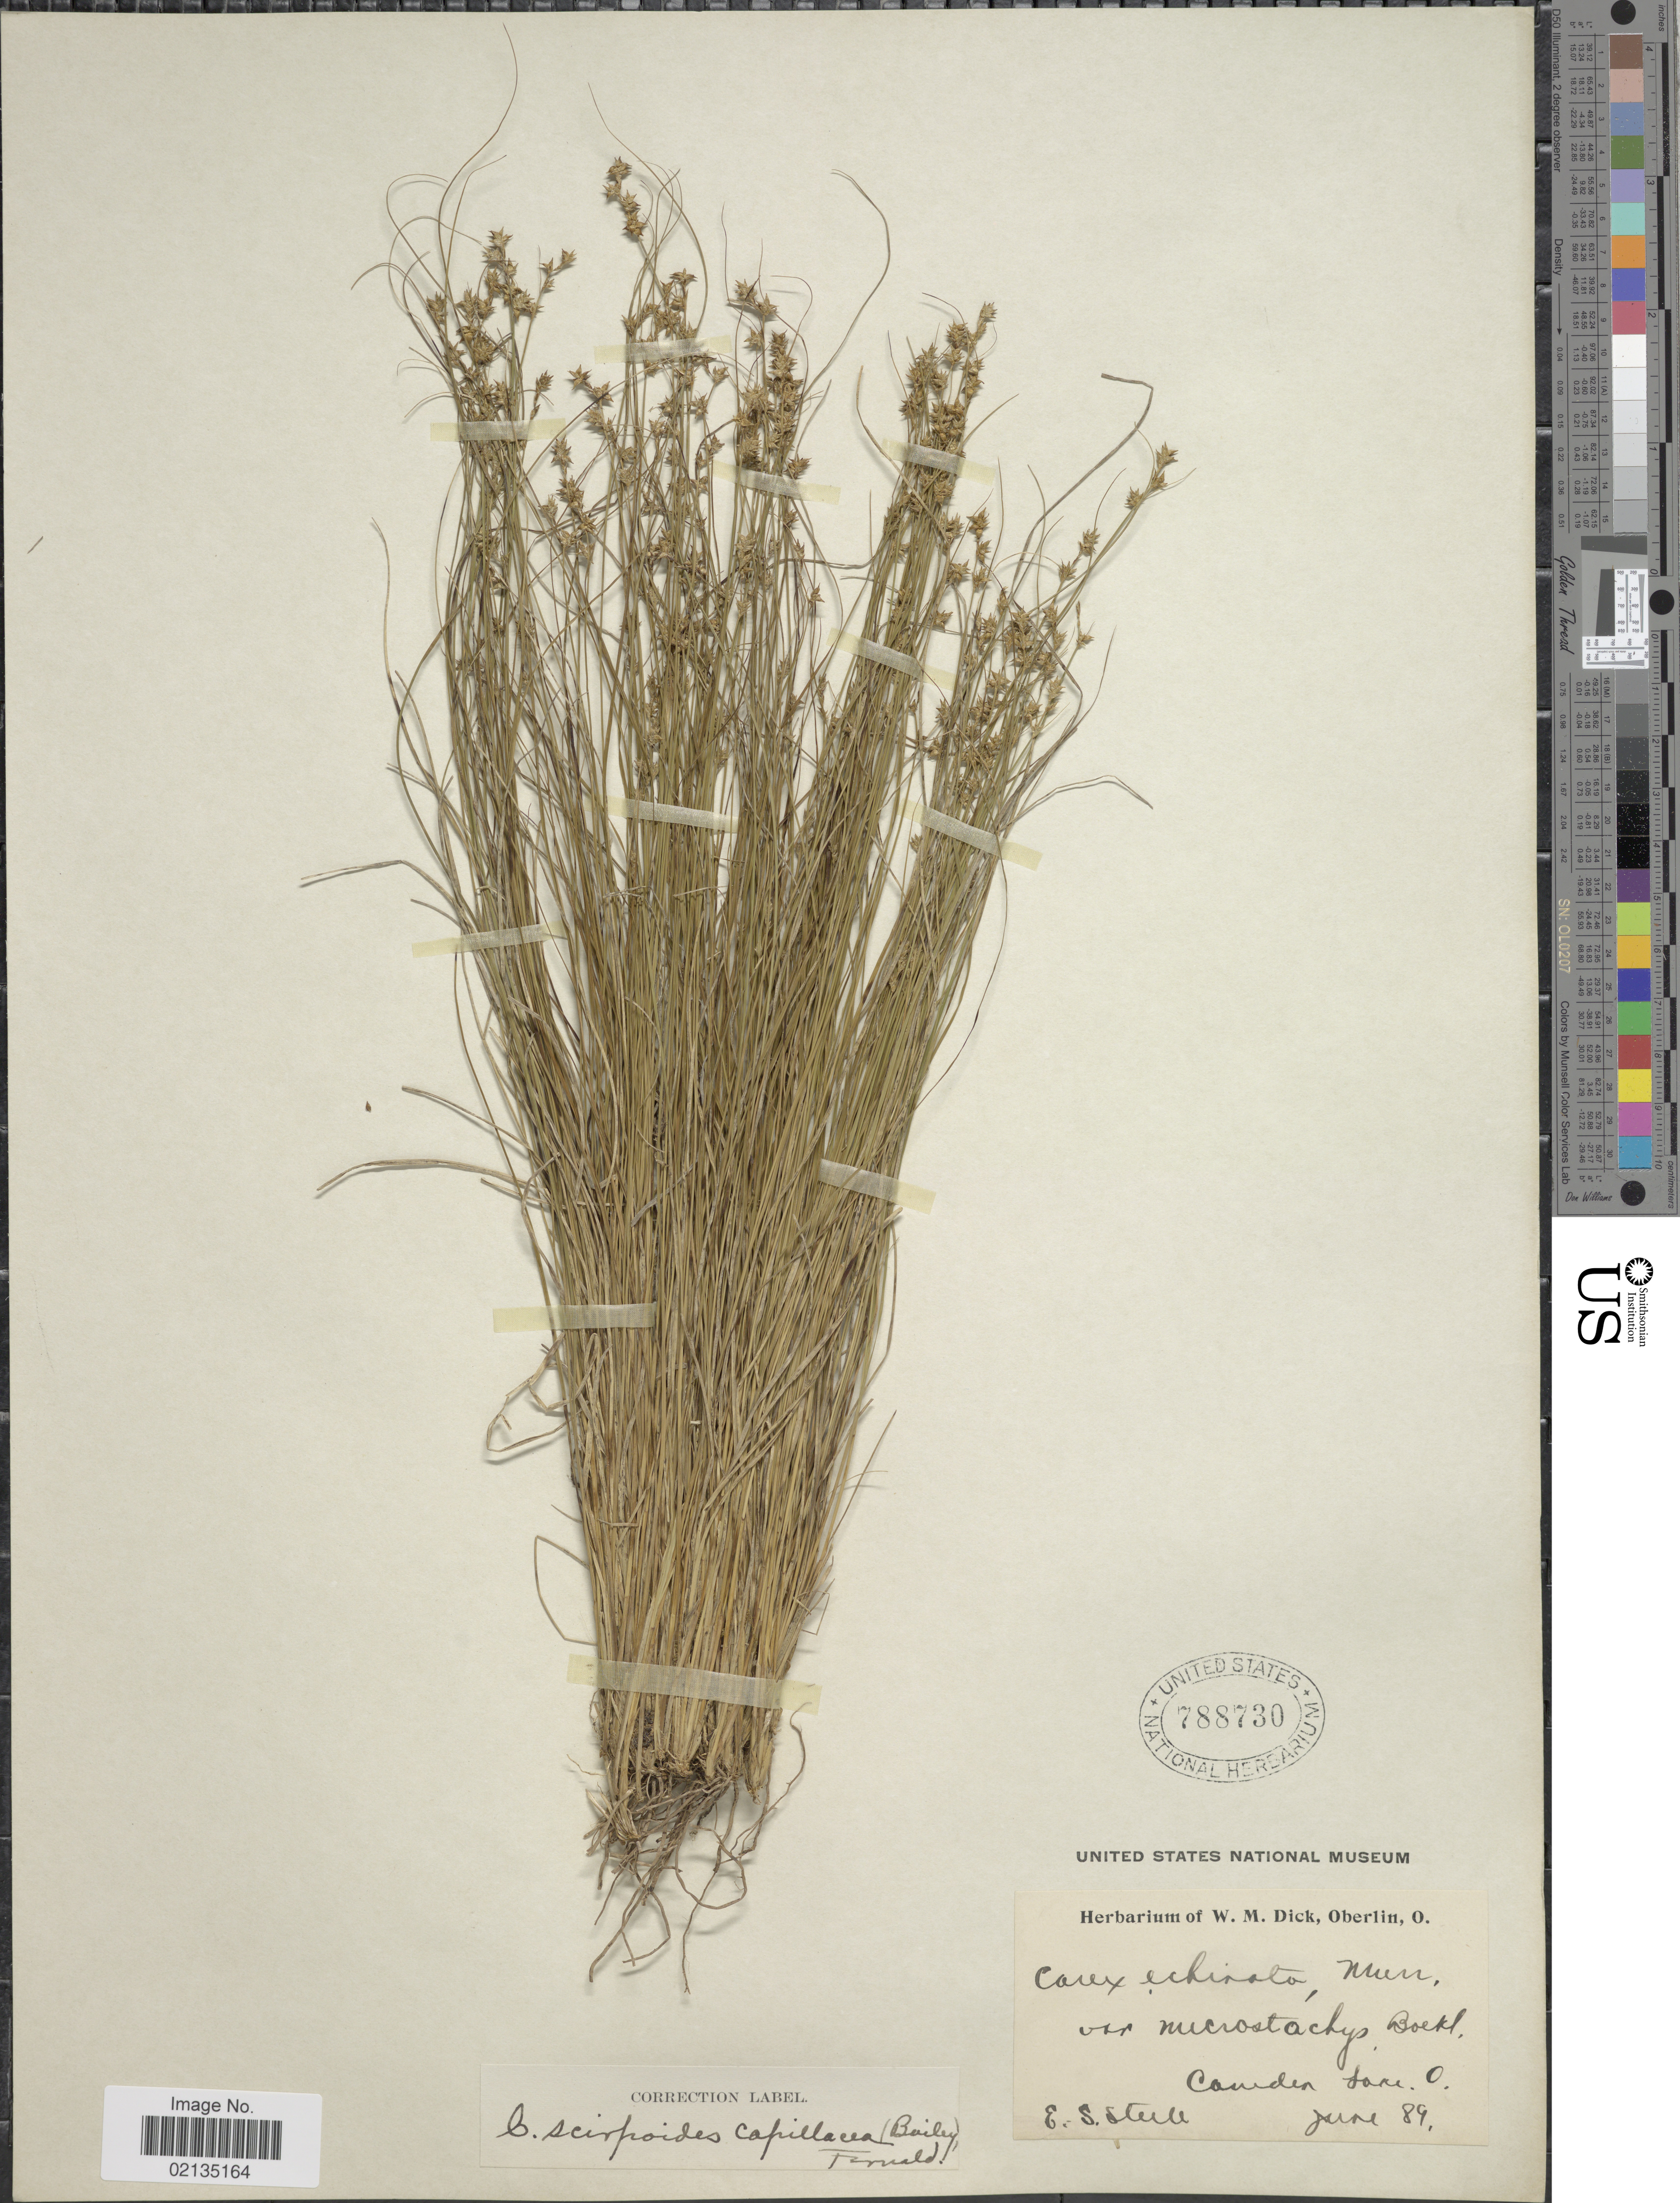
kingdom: Plantae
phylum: Tracheophyta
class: Liliopsida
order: Poales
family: Cyperaceae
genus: Carex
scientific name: Carex sterilis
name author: Willd.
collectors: E. Steele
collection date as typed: Transcribed d/m/y: /6/89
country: United States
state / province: Ohio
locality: Camden Lake. O.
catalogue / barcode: US 788730